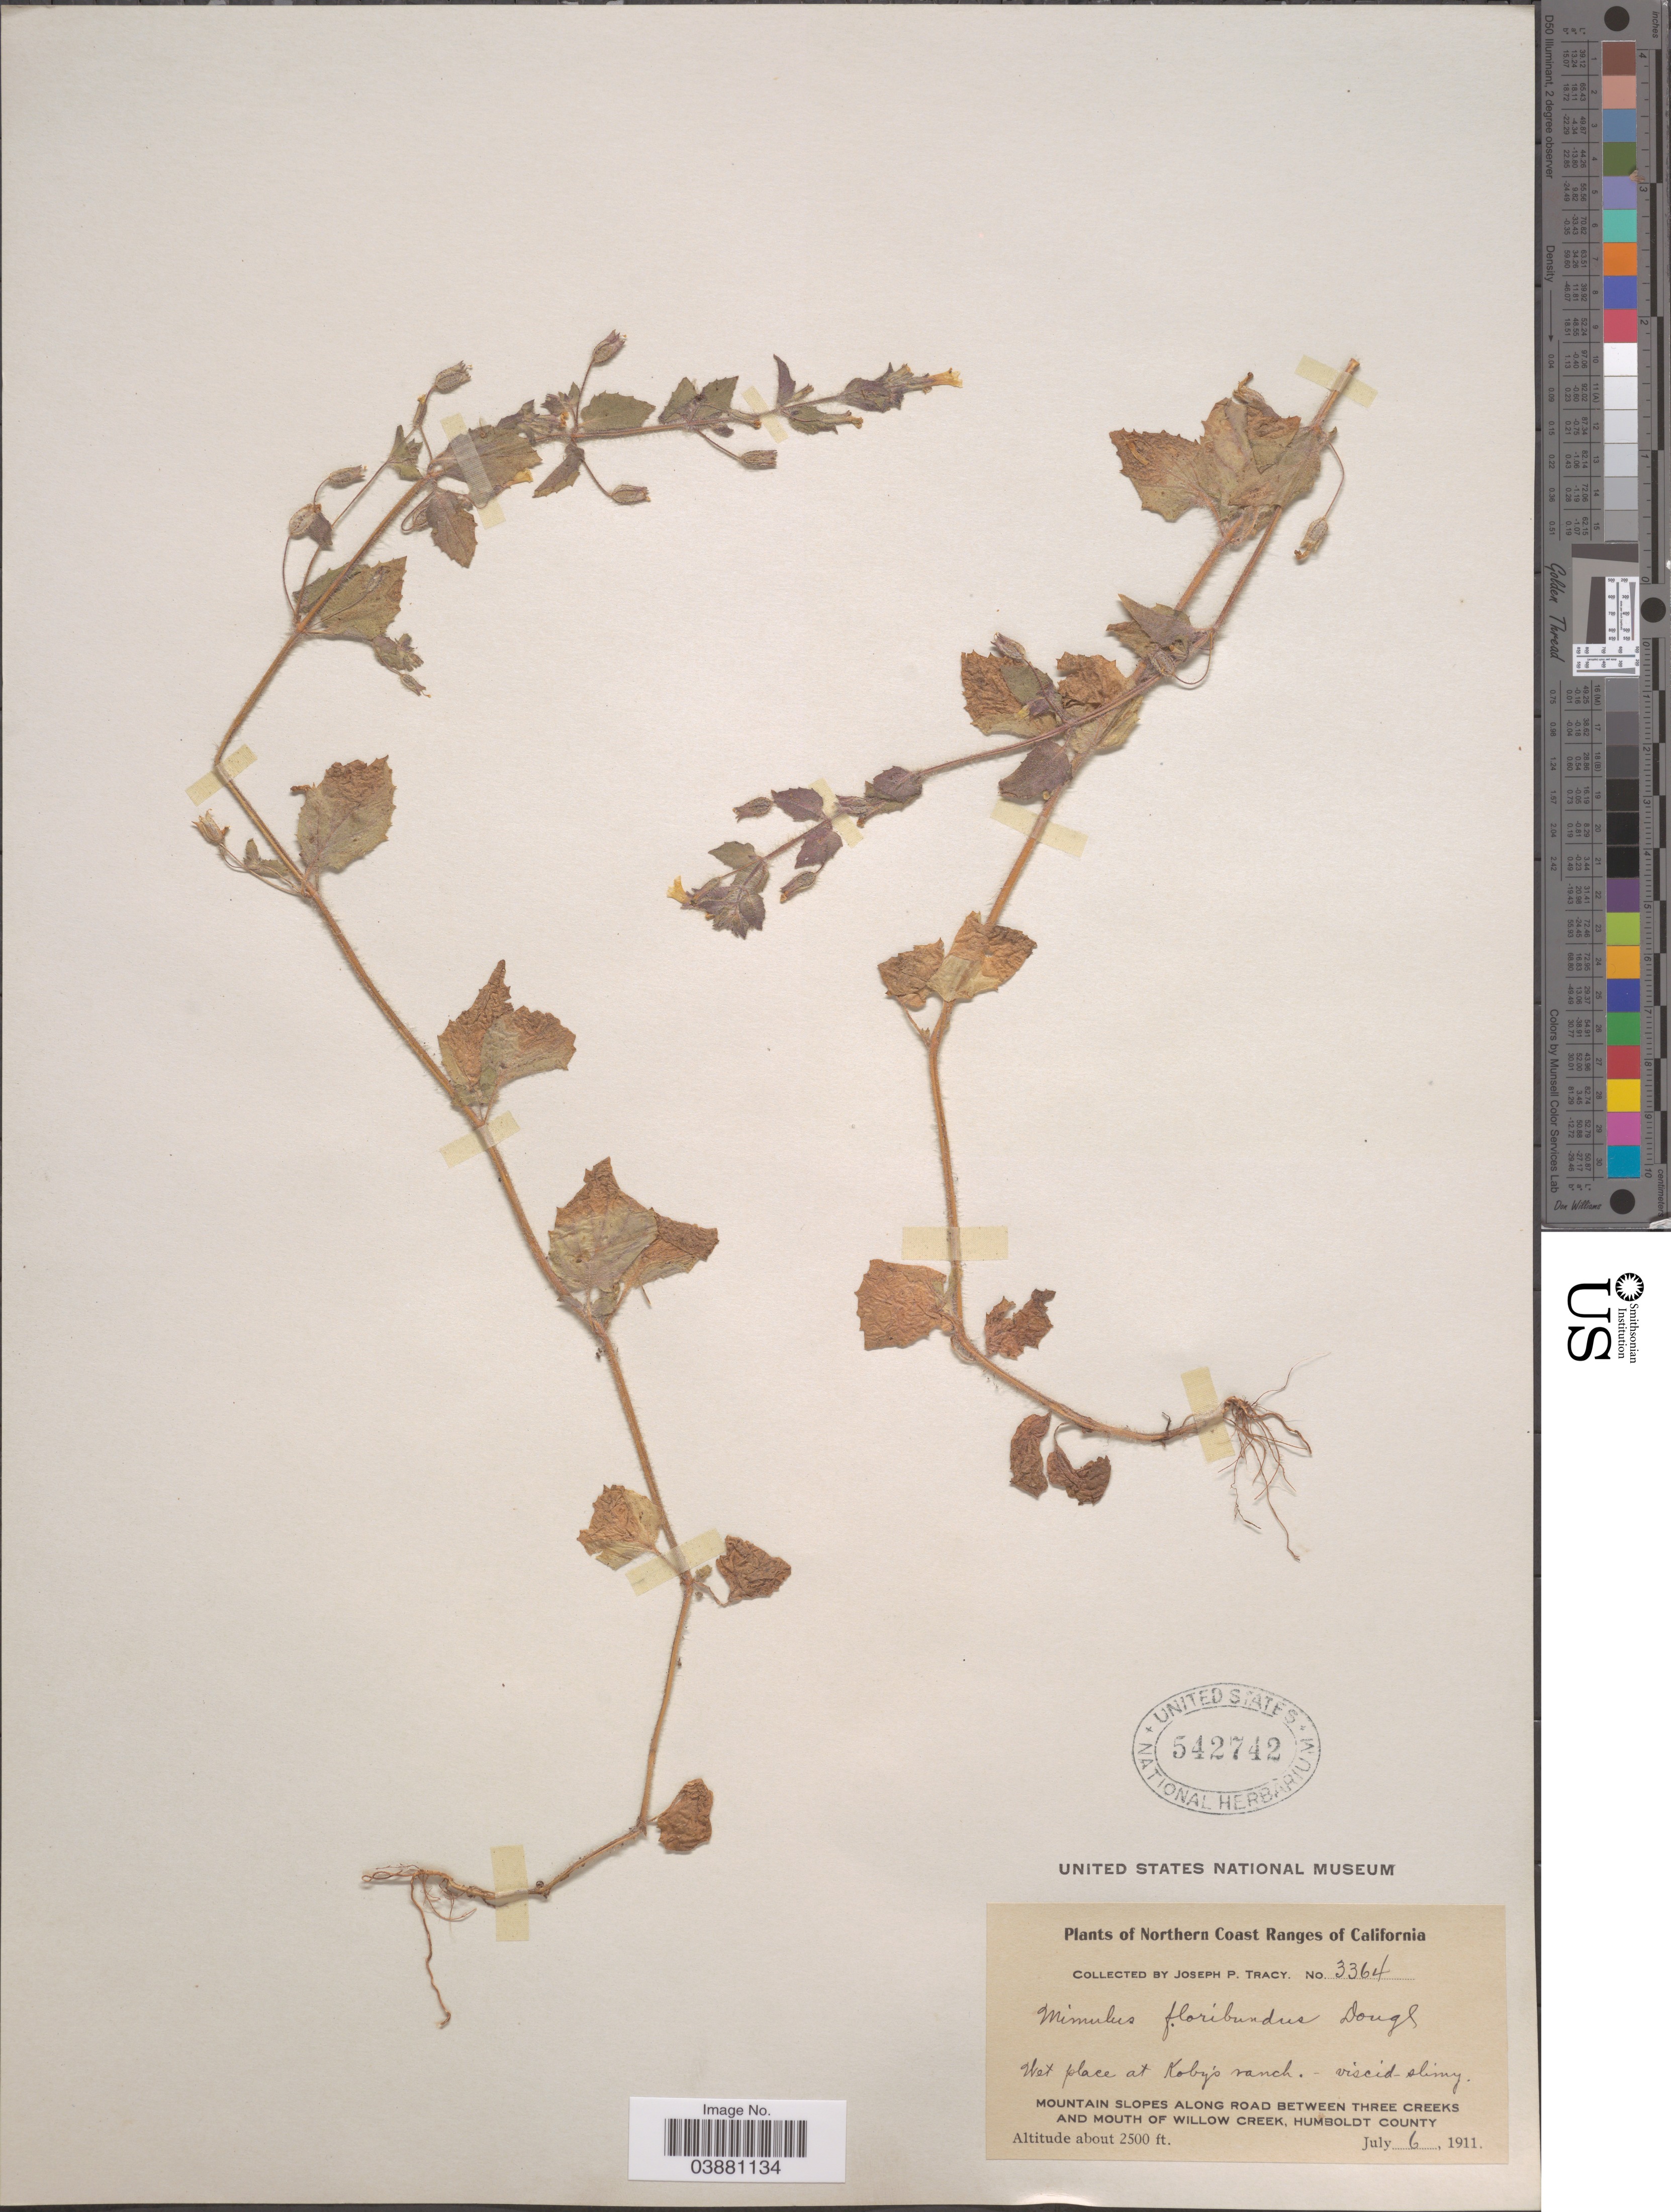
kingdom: Plantae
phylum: Tracheophyta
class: Magnoliopsida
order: Lamiales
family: Phrymaceae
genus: Mimulus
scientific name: Mimulus floribundus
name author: Douglas ex Lindl.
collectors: J. Tracy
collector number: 3364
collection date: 1911-07-06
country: United States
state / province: California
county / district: Humboldt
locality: Northern Coast Ranges of California. Mountain slopes along road between Three Creeks and mouth of Willow Creek, Humboldt County.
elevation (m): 762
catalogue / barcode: US 542742